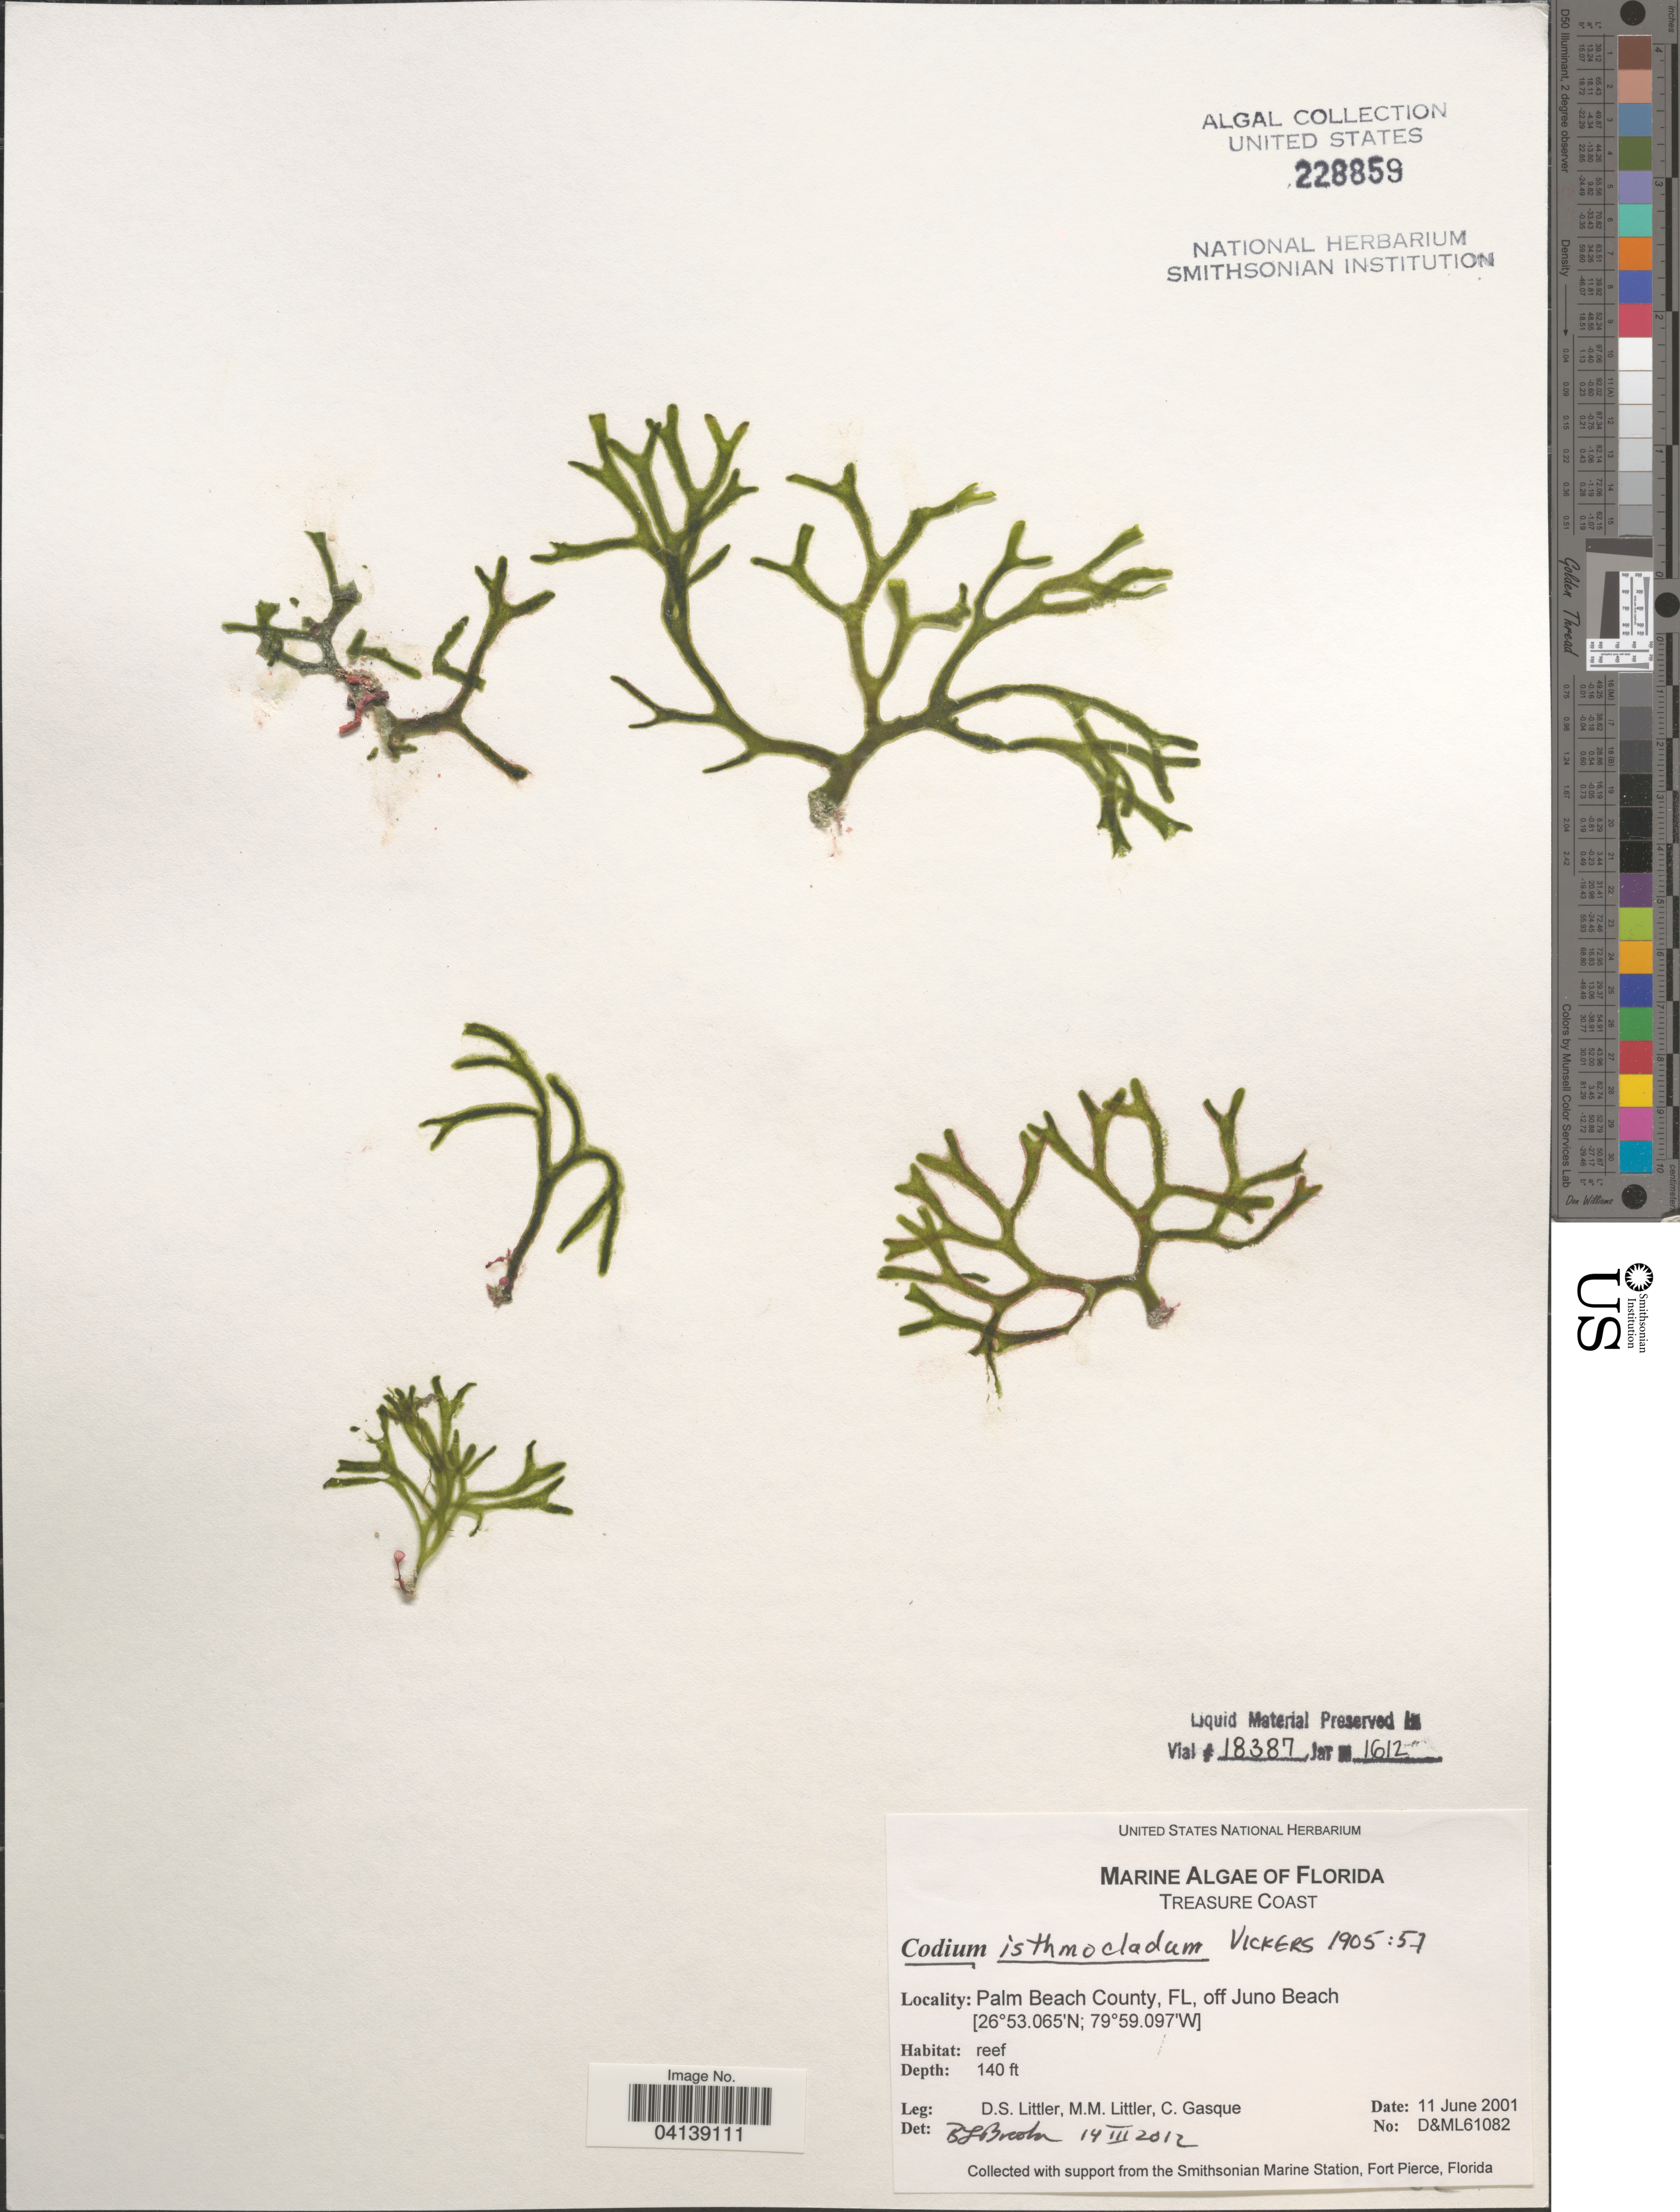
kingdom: Plantae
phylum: Chlorophyta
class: Ulvophyceae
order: Bryopsidales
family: Codiaceae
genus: Codium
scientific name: Codium isthmocladum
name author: Vickers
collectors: D. S. Littler & C. Gasque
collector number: D&ML61082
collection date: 2001-06-11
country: United States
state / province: Florida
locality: Treasure Coast. Palm Beach County, off Juno Beach.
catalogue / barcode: US 228859